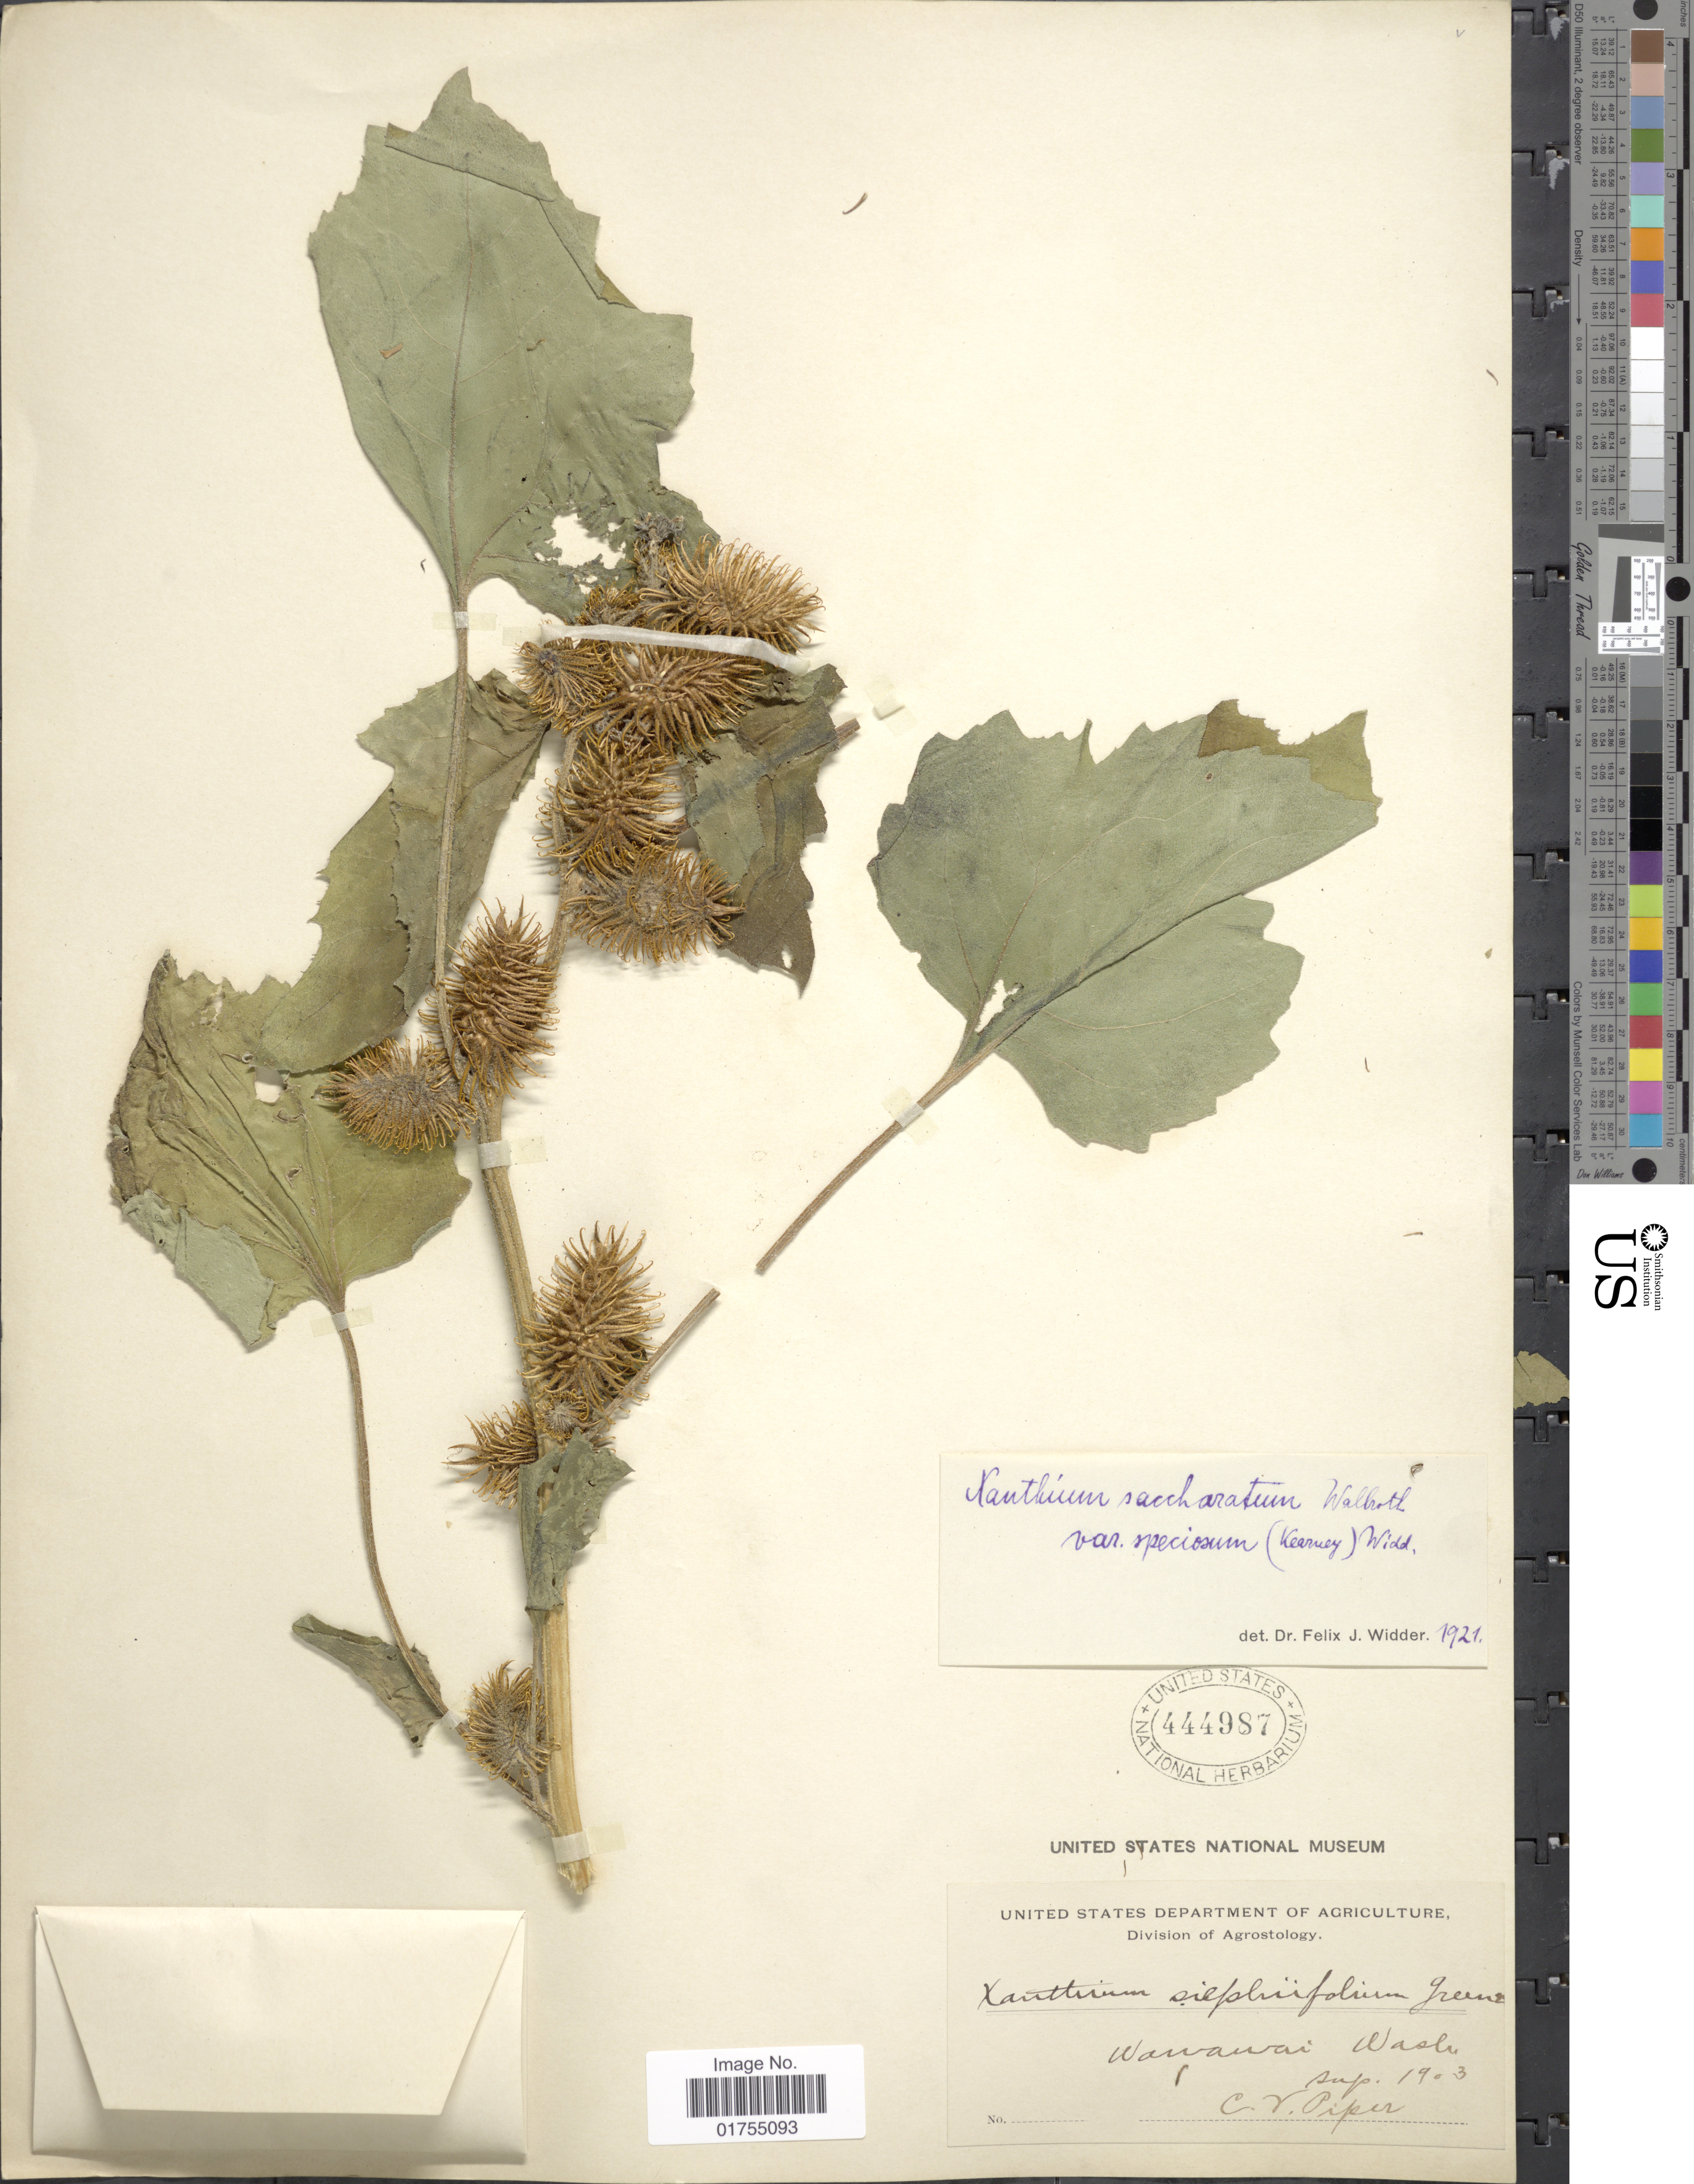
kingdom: Plantae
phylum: Tracheophyta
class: Magnoliopsida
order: Asterales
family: Asteraceae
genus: Xanthium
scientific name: Xanthium speciosum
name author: Kearney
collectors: C. V. Piper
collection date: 1903-09-01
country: United States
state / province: Washington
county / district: Whitman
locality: Wawawai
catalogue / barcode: US 444987